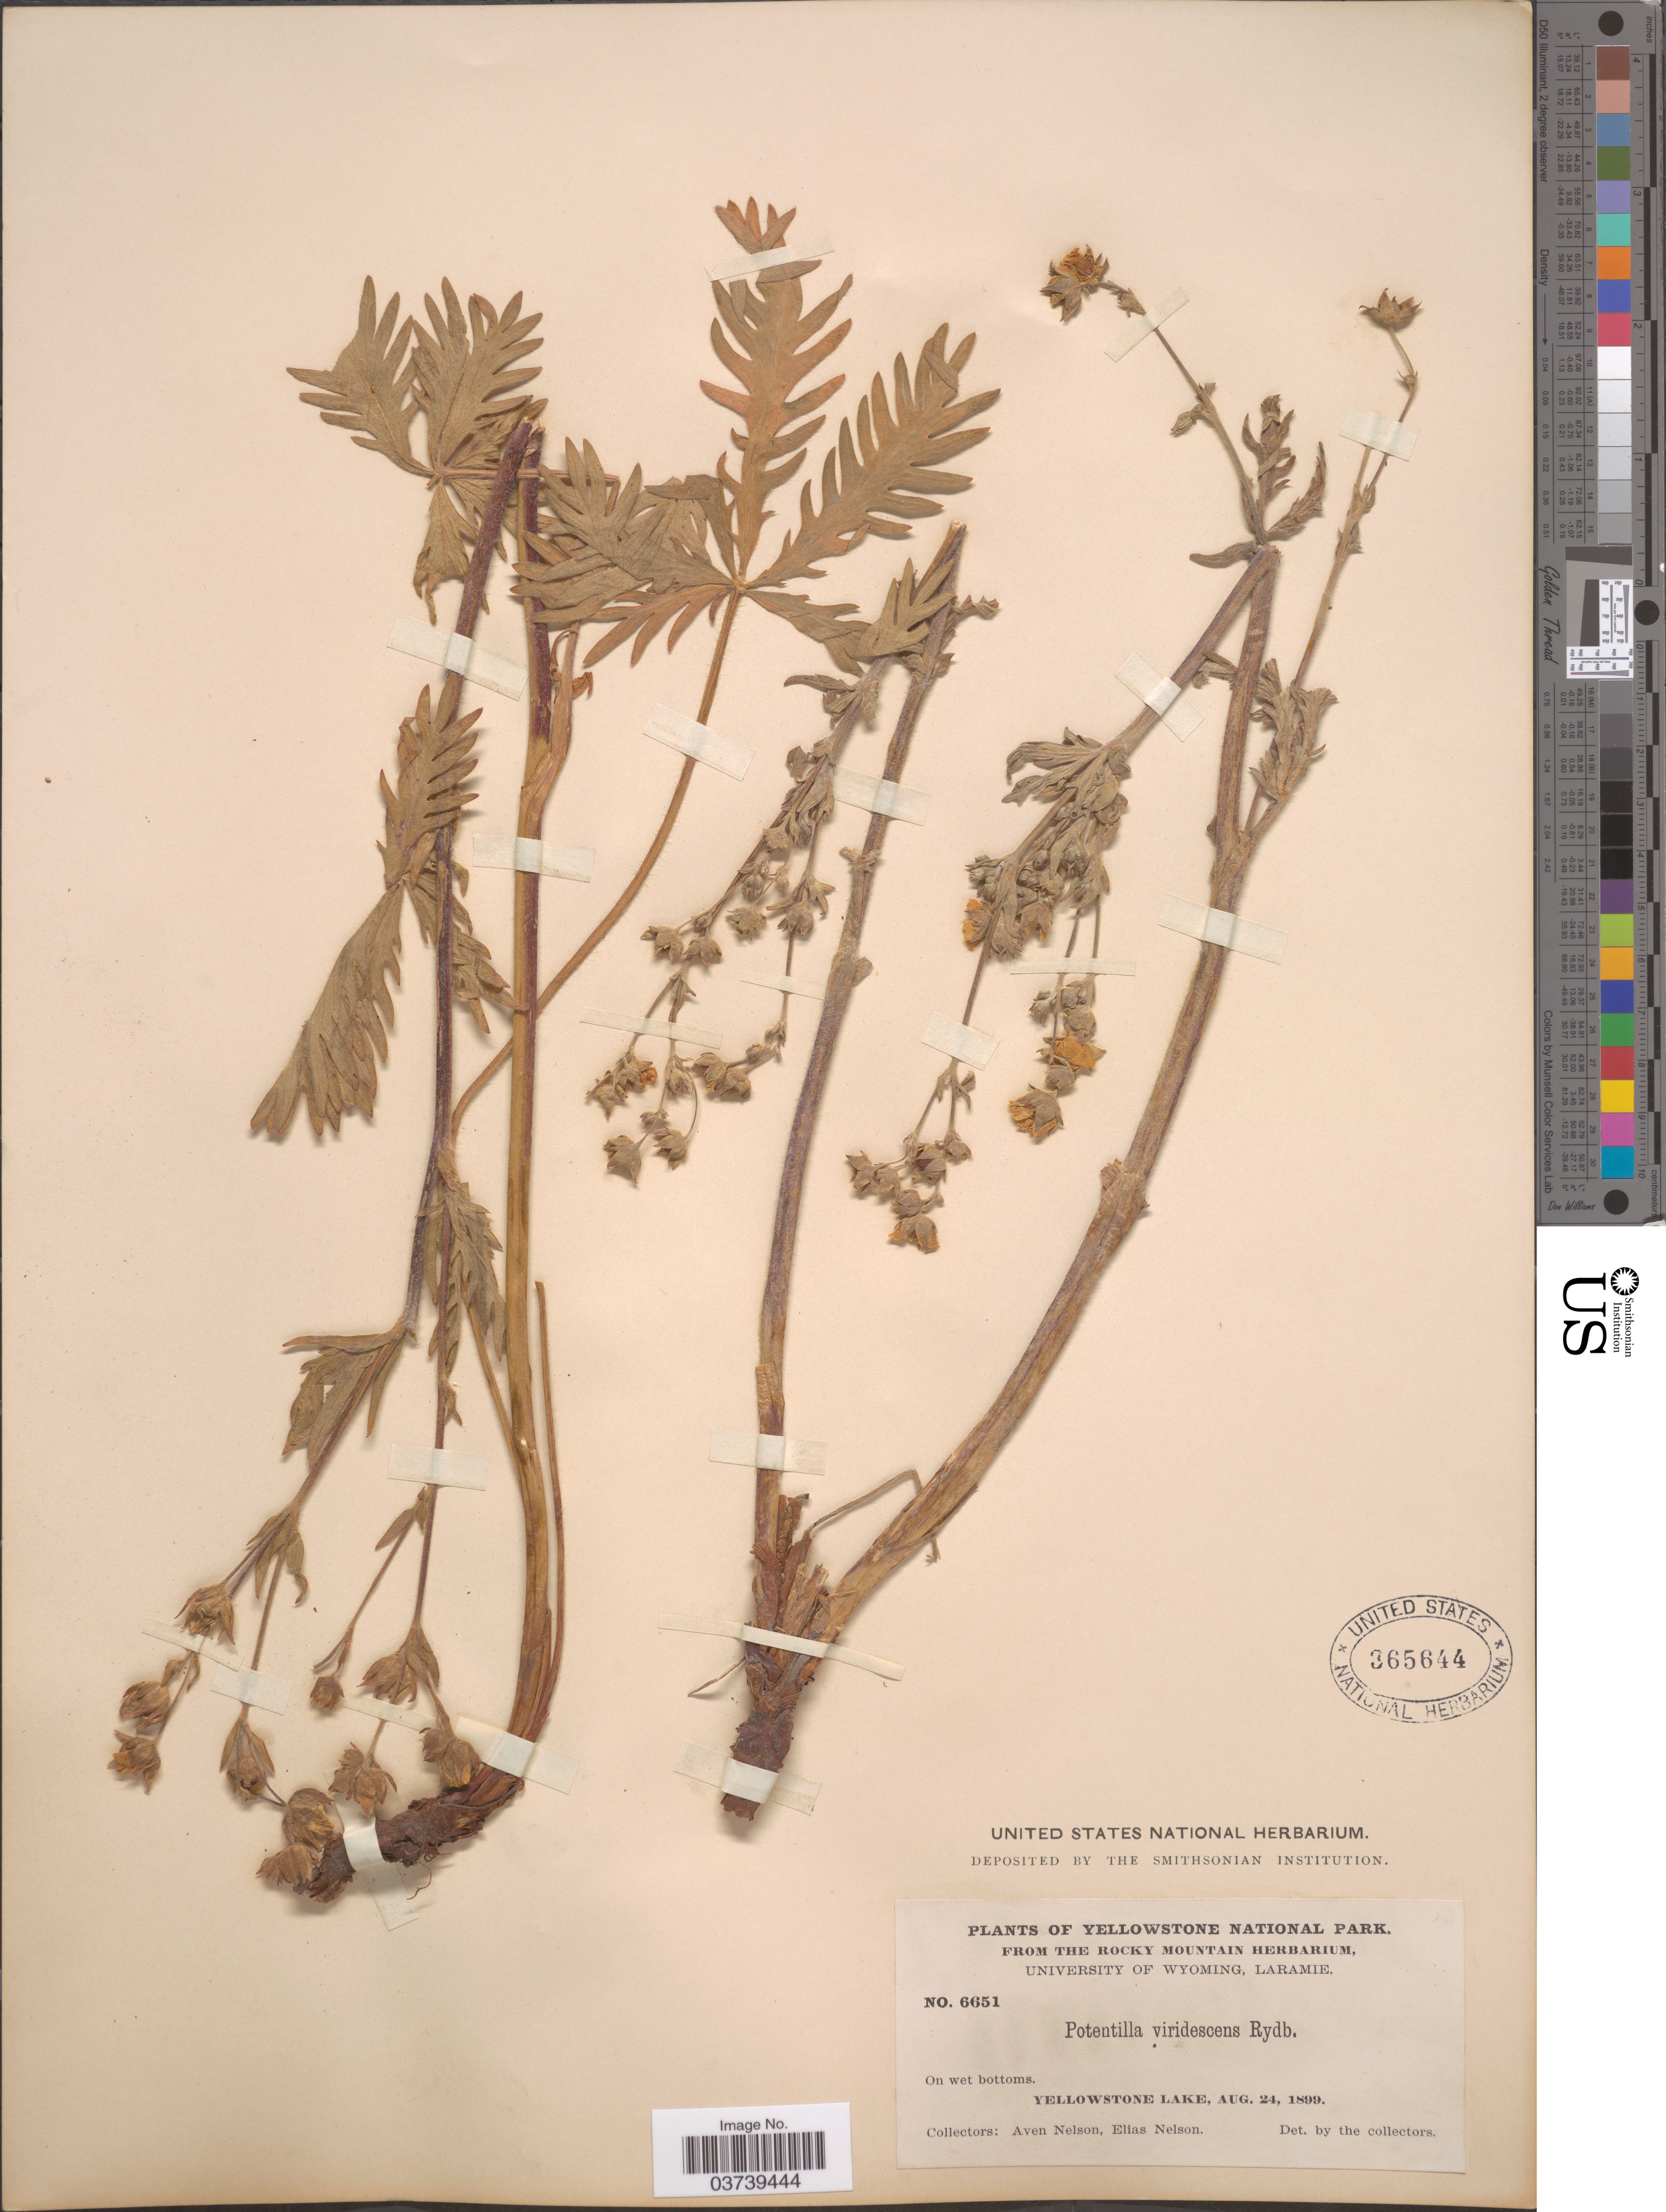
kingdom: Plantae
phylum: Tracheophyta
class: Magnoliopsida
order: Rosales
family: Rosaceae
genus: Potentilla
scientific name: Potentilla gracilis var. fastigiata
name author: (Nutt.) S. Watson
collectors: A. Nelson & E. Nelson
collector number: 6651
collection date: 1899-08-24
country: United States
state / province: Wyoming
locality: Yellowstone National Park. Yellowstone Lake.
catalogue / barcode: US 365644